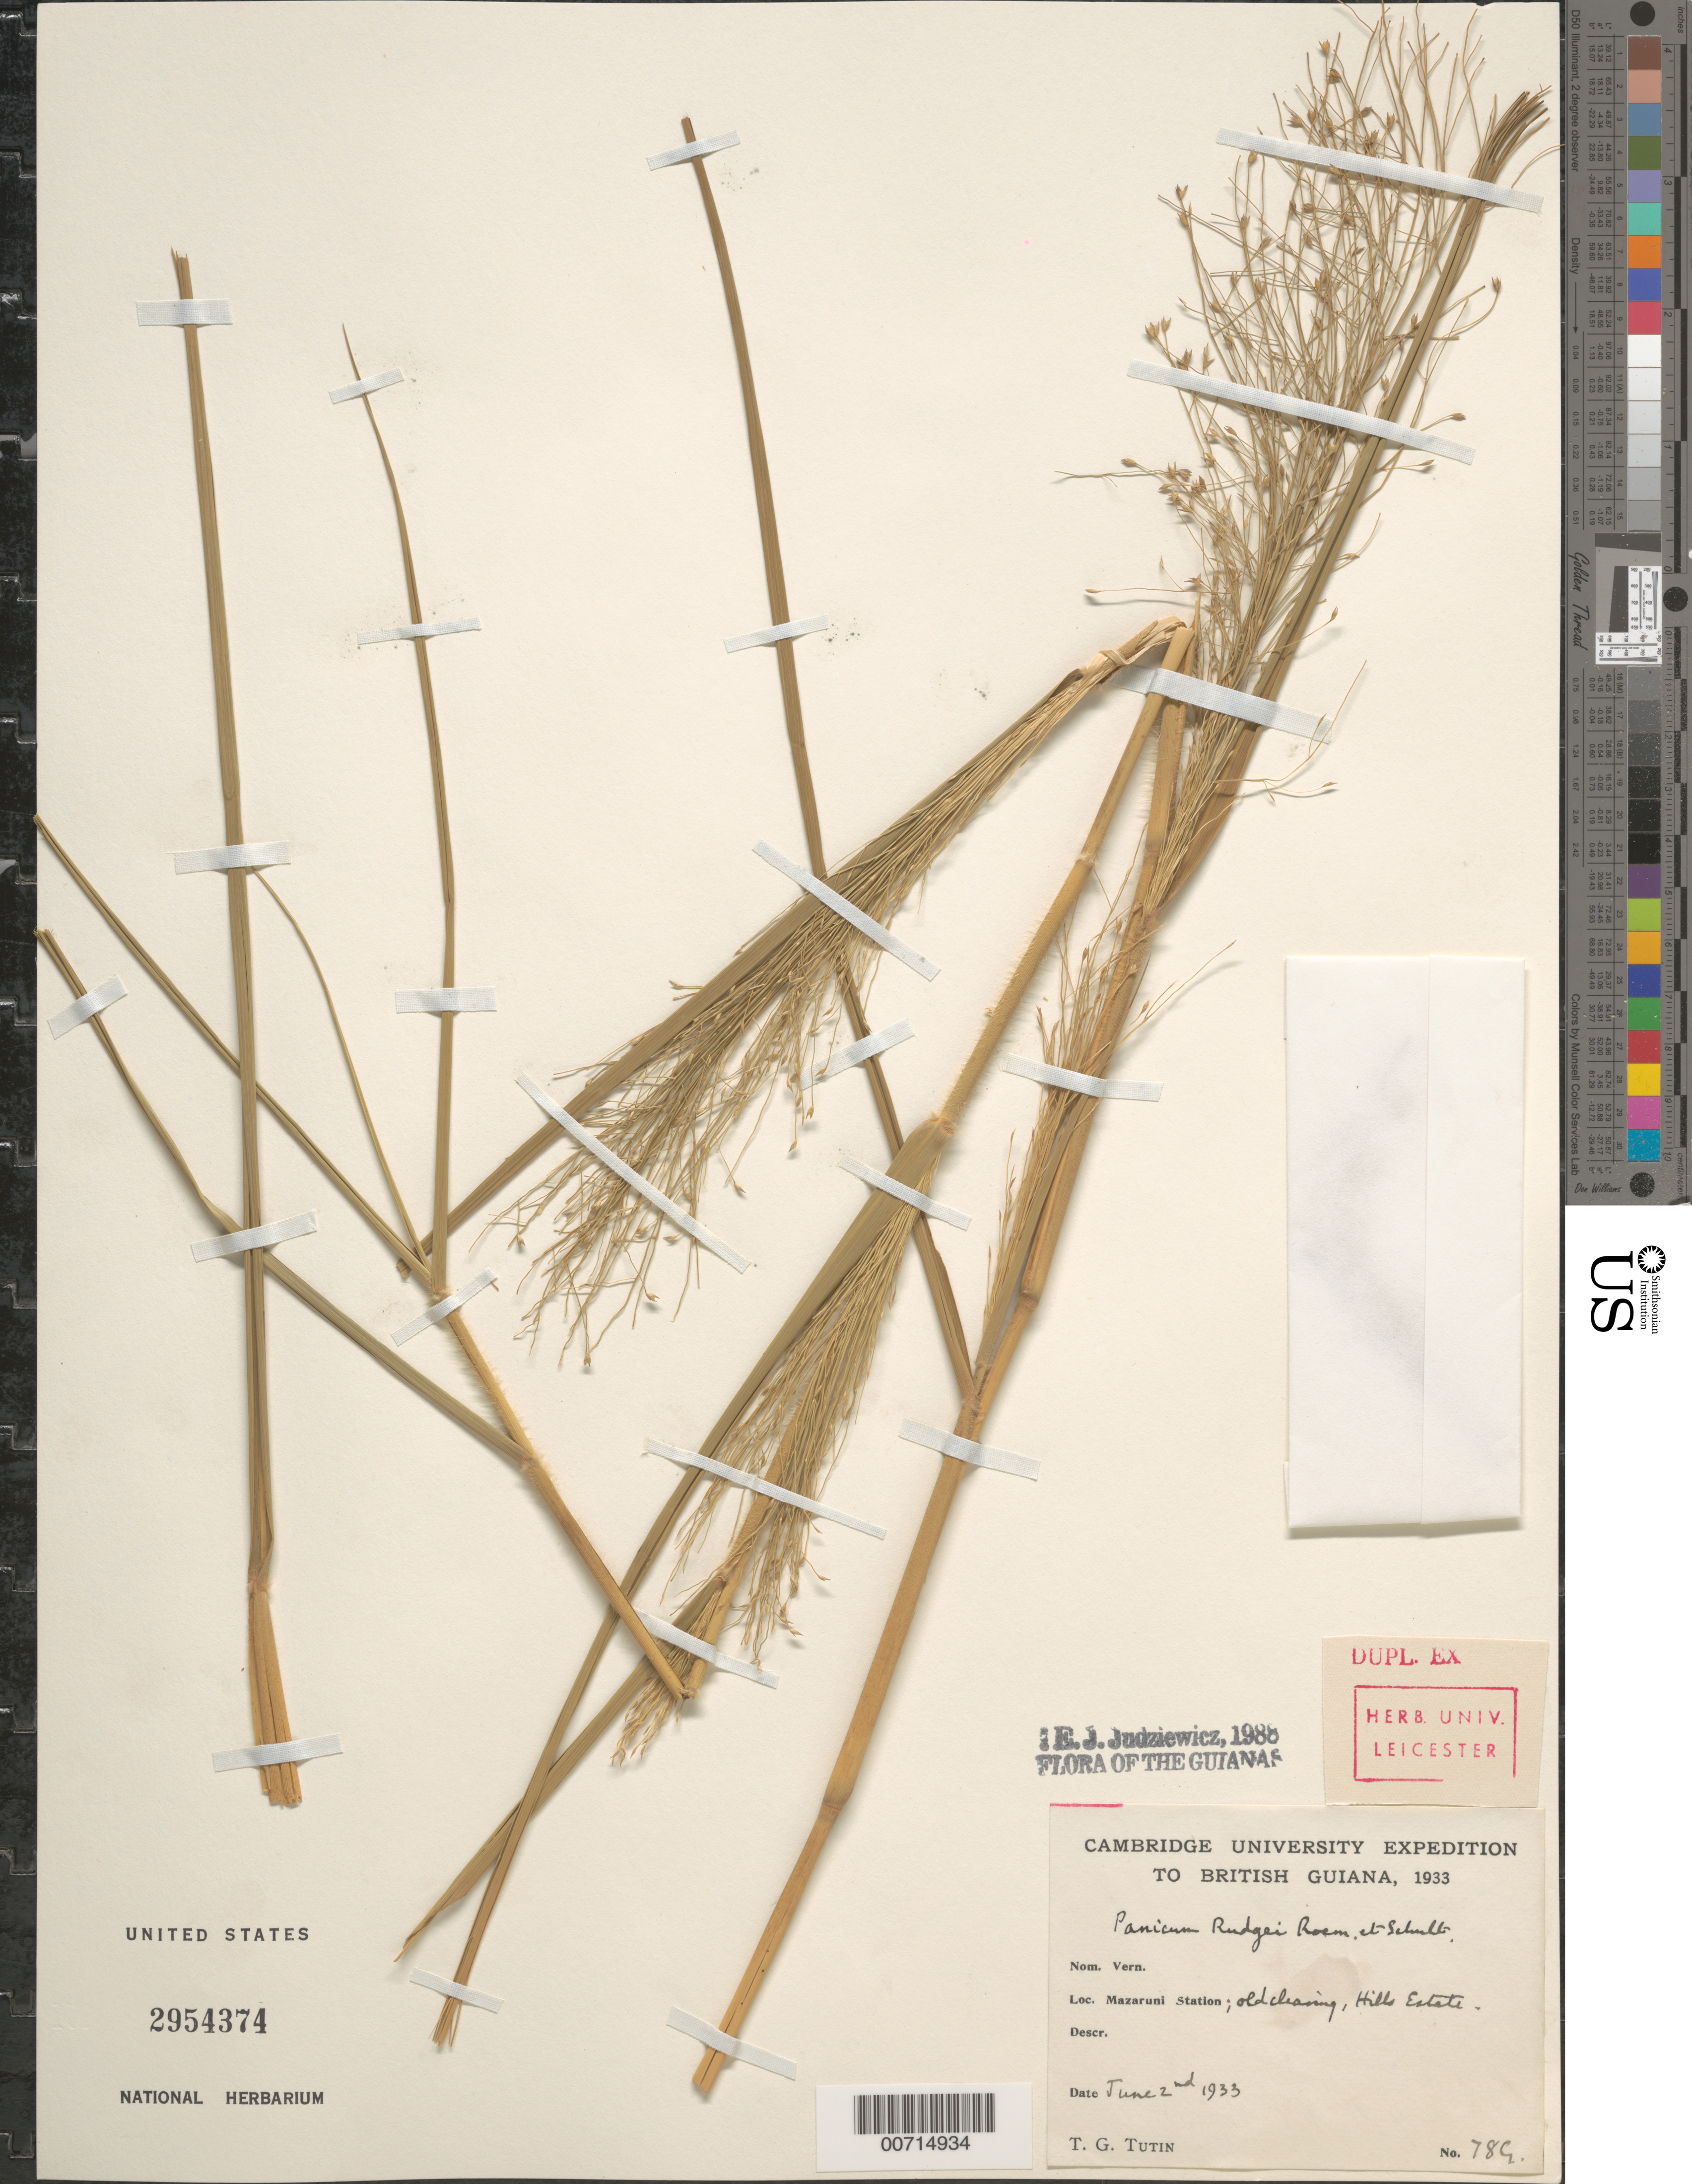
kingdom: Plantae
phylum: Tracheophyta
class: Liliopsida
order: Poales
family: Poaceae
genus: Panicum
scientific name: Panicum rudgei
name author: Roem. & Schult.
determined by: Judziewicz, E. J.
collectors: T. G. Tutin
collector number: G 78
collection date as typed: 2-Jun-33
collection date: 1933-06-02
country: Guyana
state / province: Cuyuni-Mazaruni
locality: Mazaruni Station, Hills Estate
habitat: Old clearing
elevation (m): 30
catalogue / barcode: US 2954374